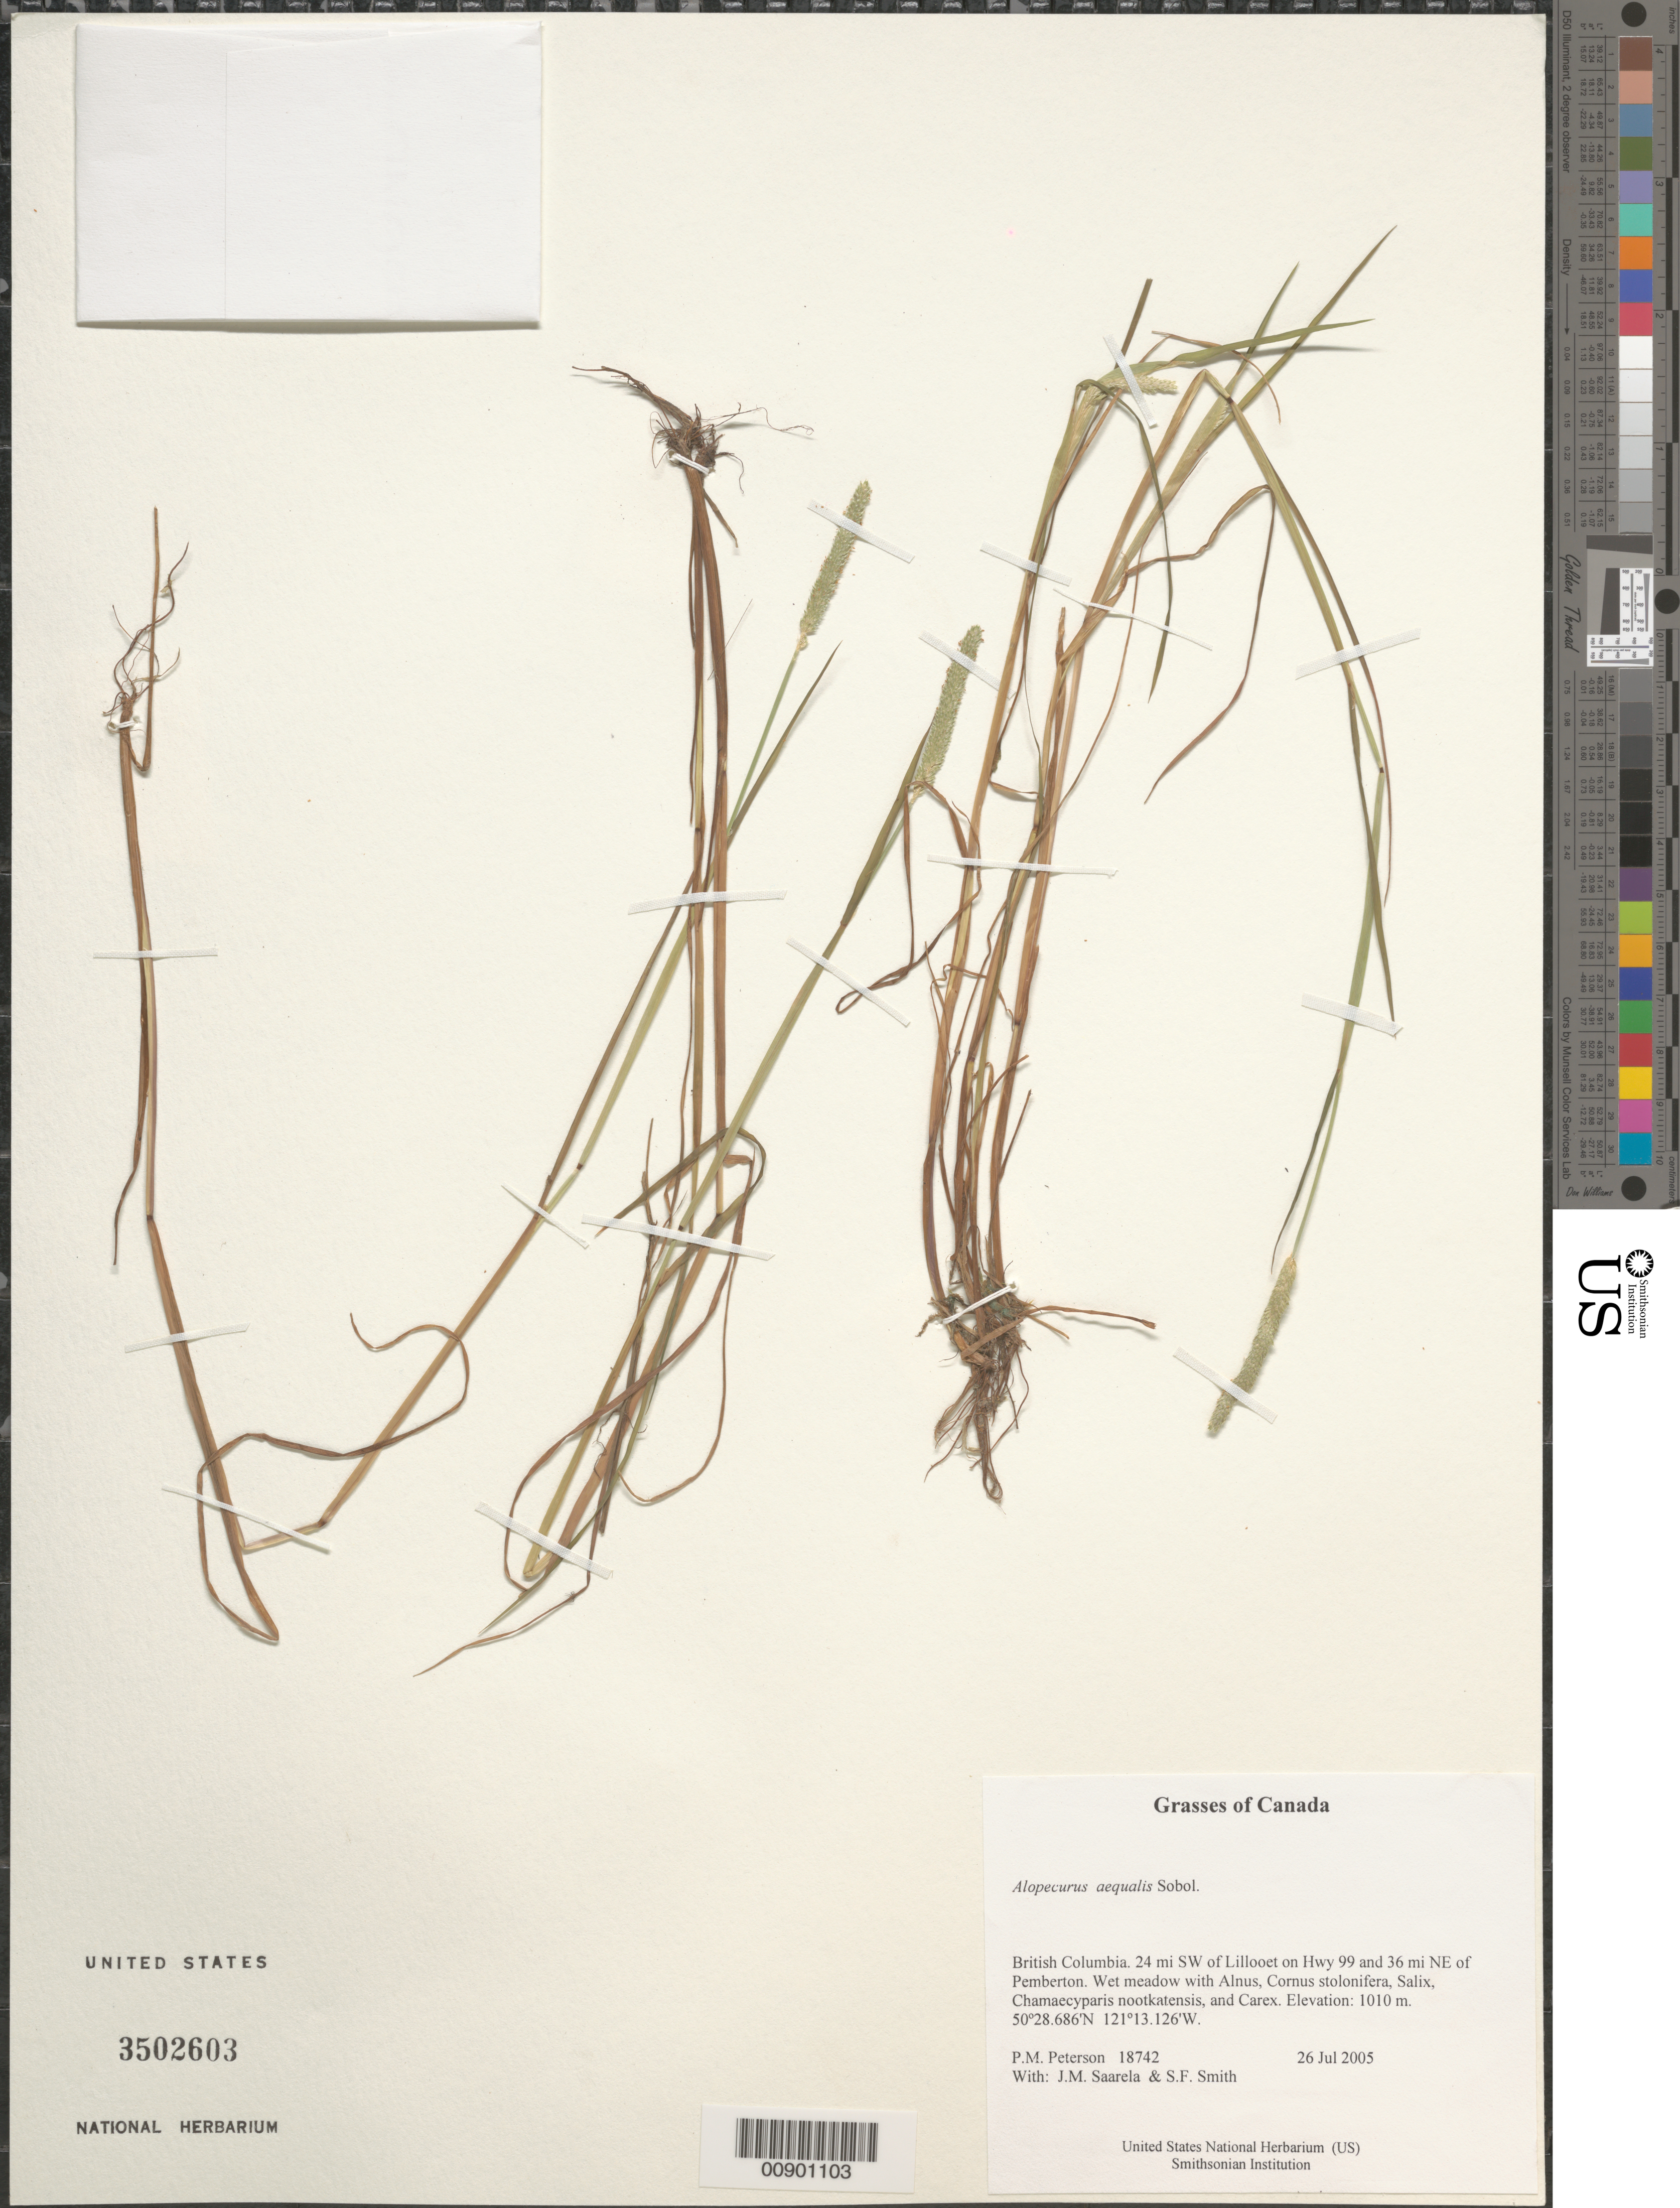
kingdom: Plantae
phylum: Tracheophyta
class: Liliopsida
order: Poales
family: Poaceae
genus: Alopecurus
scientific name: Alopecurus aequalis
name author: Sobol.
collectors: P. M. Peterson, J. Saarela & S.F. Smith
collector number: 18742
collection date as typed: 26 Jul 2004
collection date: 2004-07-26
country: Canada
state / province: British Columbia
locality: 24 mi SW of Lillooet on Hwy 99 and 36 mi NE of Pemberton. Wet meadow with Alnus, Cornus stolonifera, Salix, Chamaecyparis nootkatensis, and Carex.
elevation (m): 1010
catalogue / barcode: US 3502603